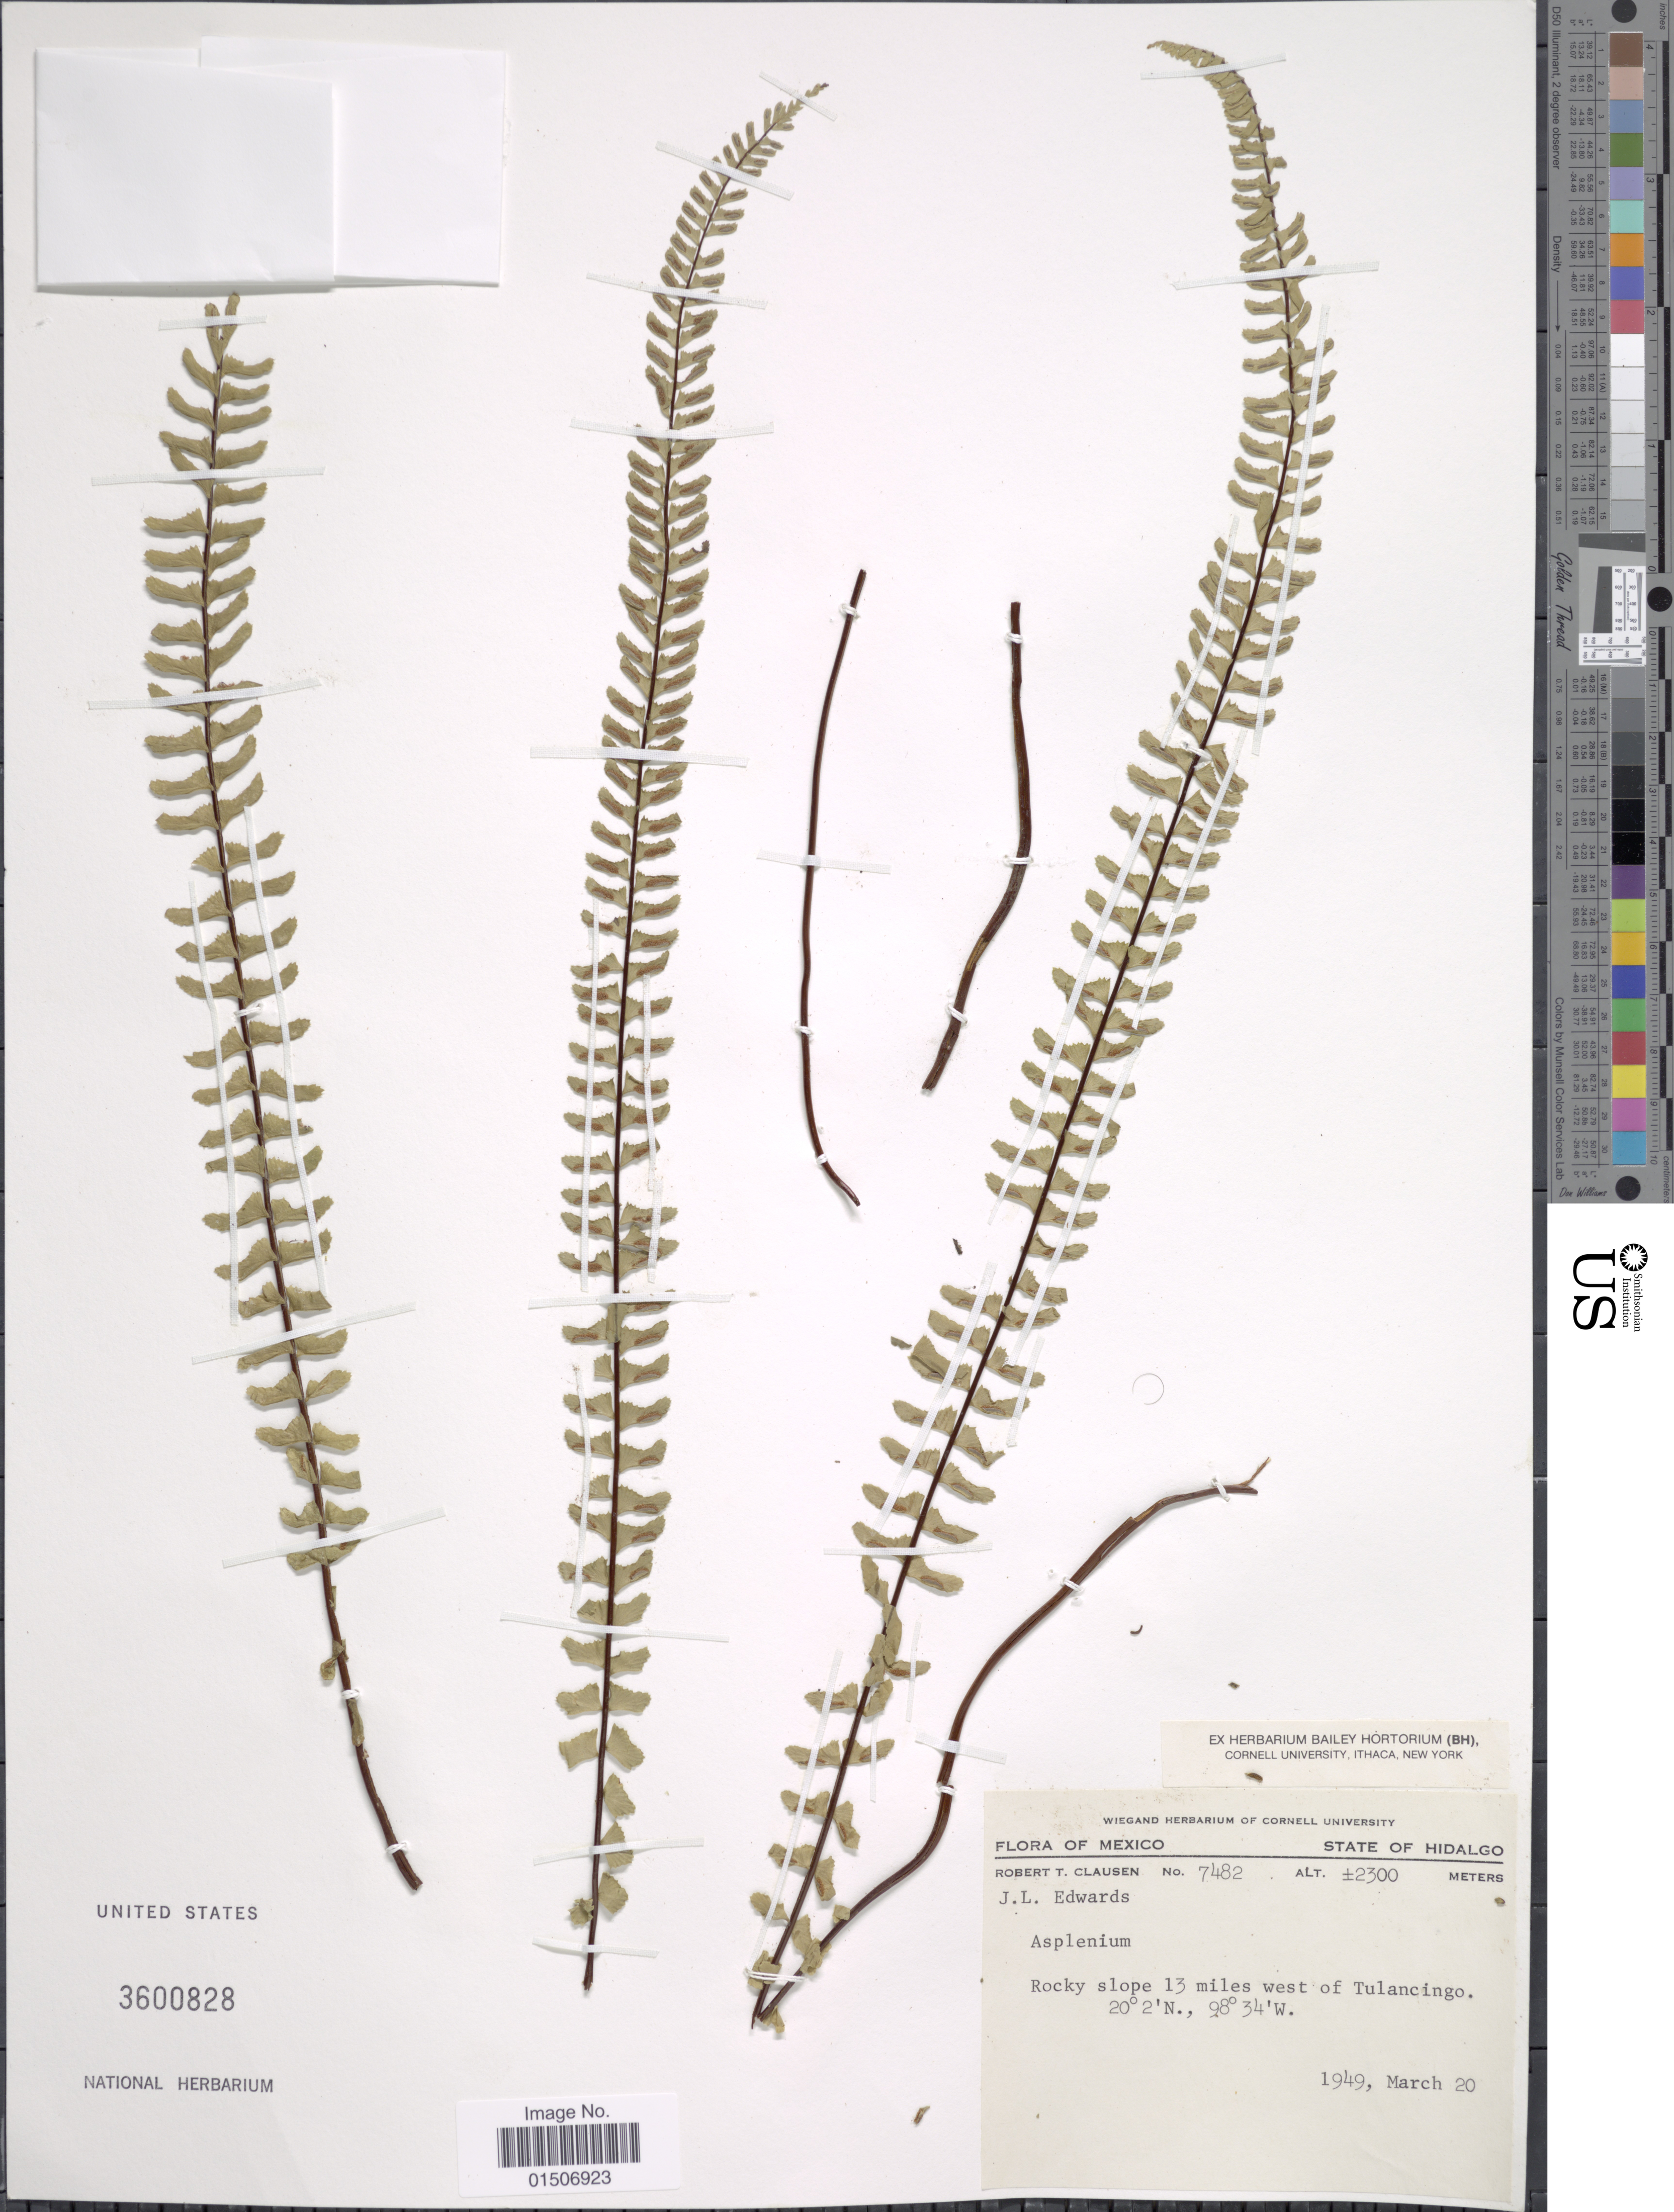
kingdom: Plantae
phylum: Tracheophyta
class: Polypodiopsida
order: Polypodiales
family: Aspleniaceae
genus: Asplenium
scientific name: Asplenium monanthes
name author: L.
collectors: J. Edwards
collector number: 7482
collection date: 1949-03-20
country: Mexico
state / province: Hidalgo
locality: Rocky slope 13 miles west of Tulancingo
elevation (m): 2300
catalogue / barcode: US 3600828